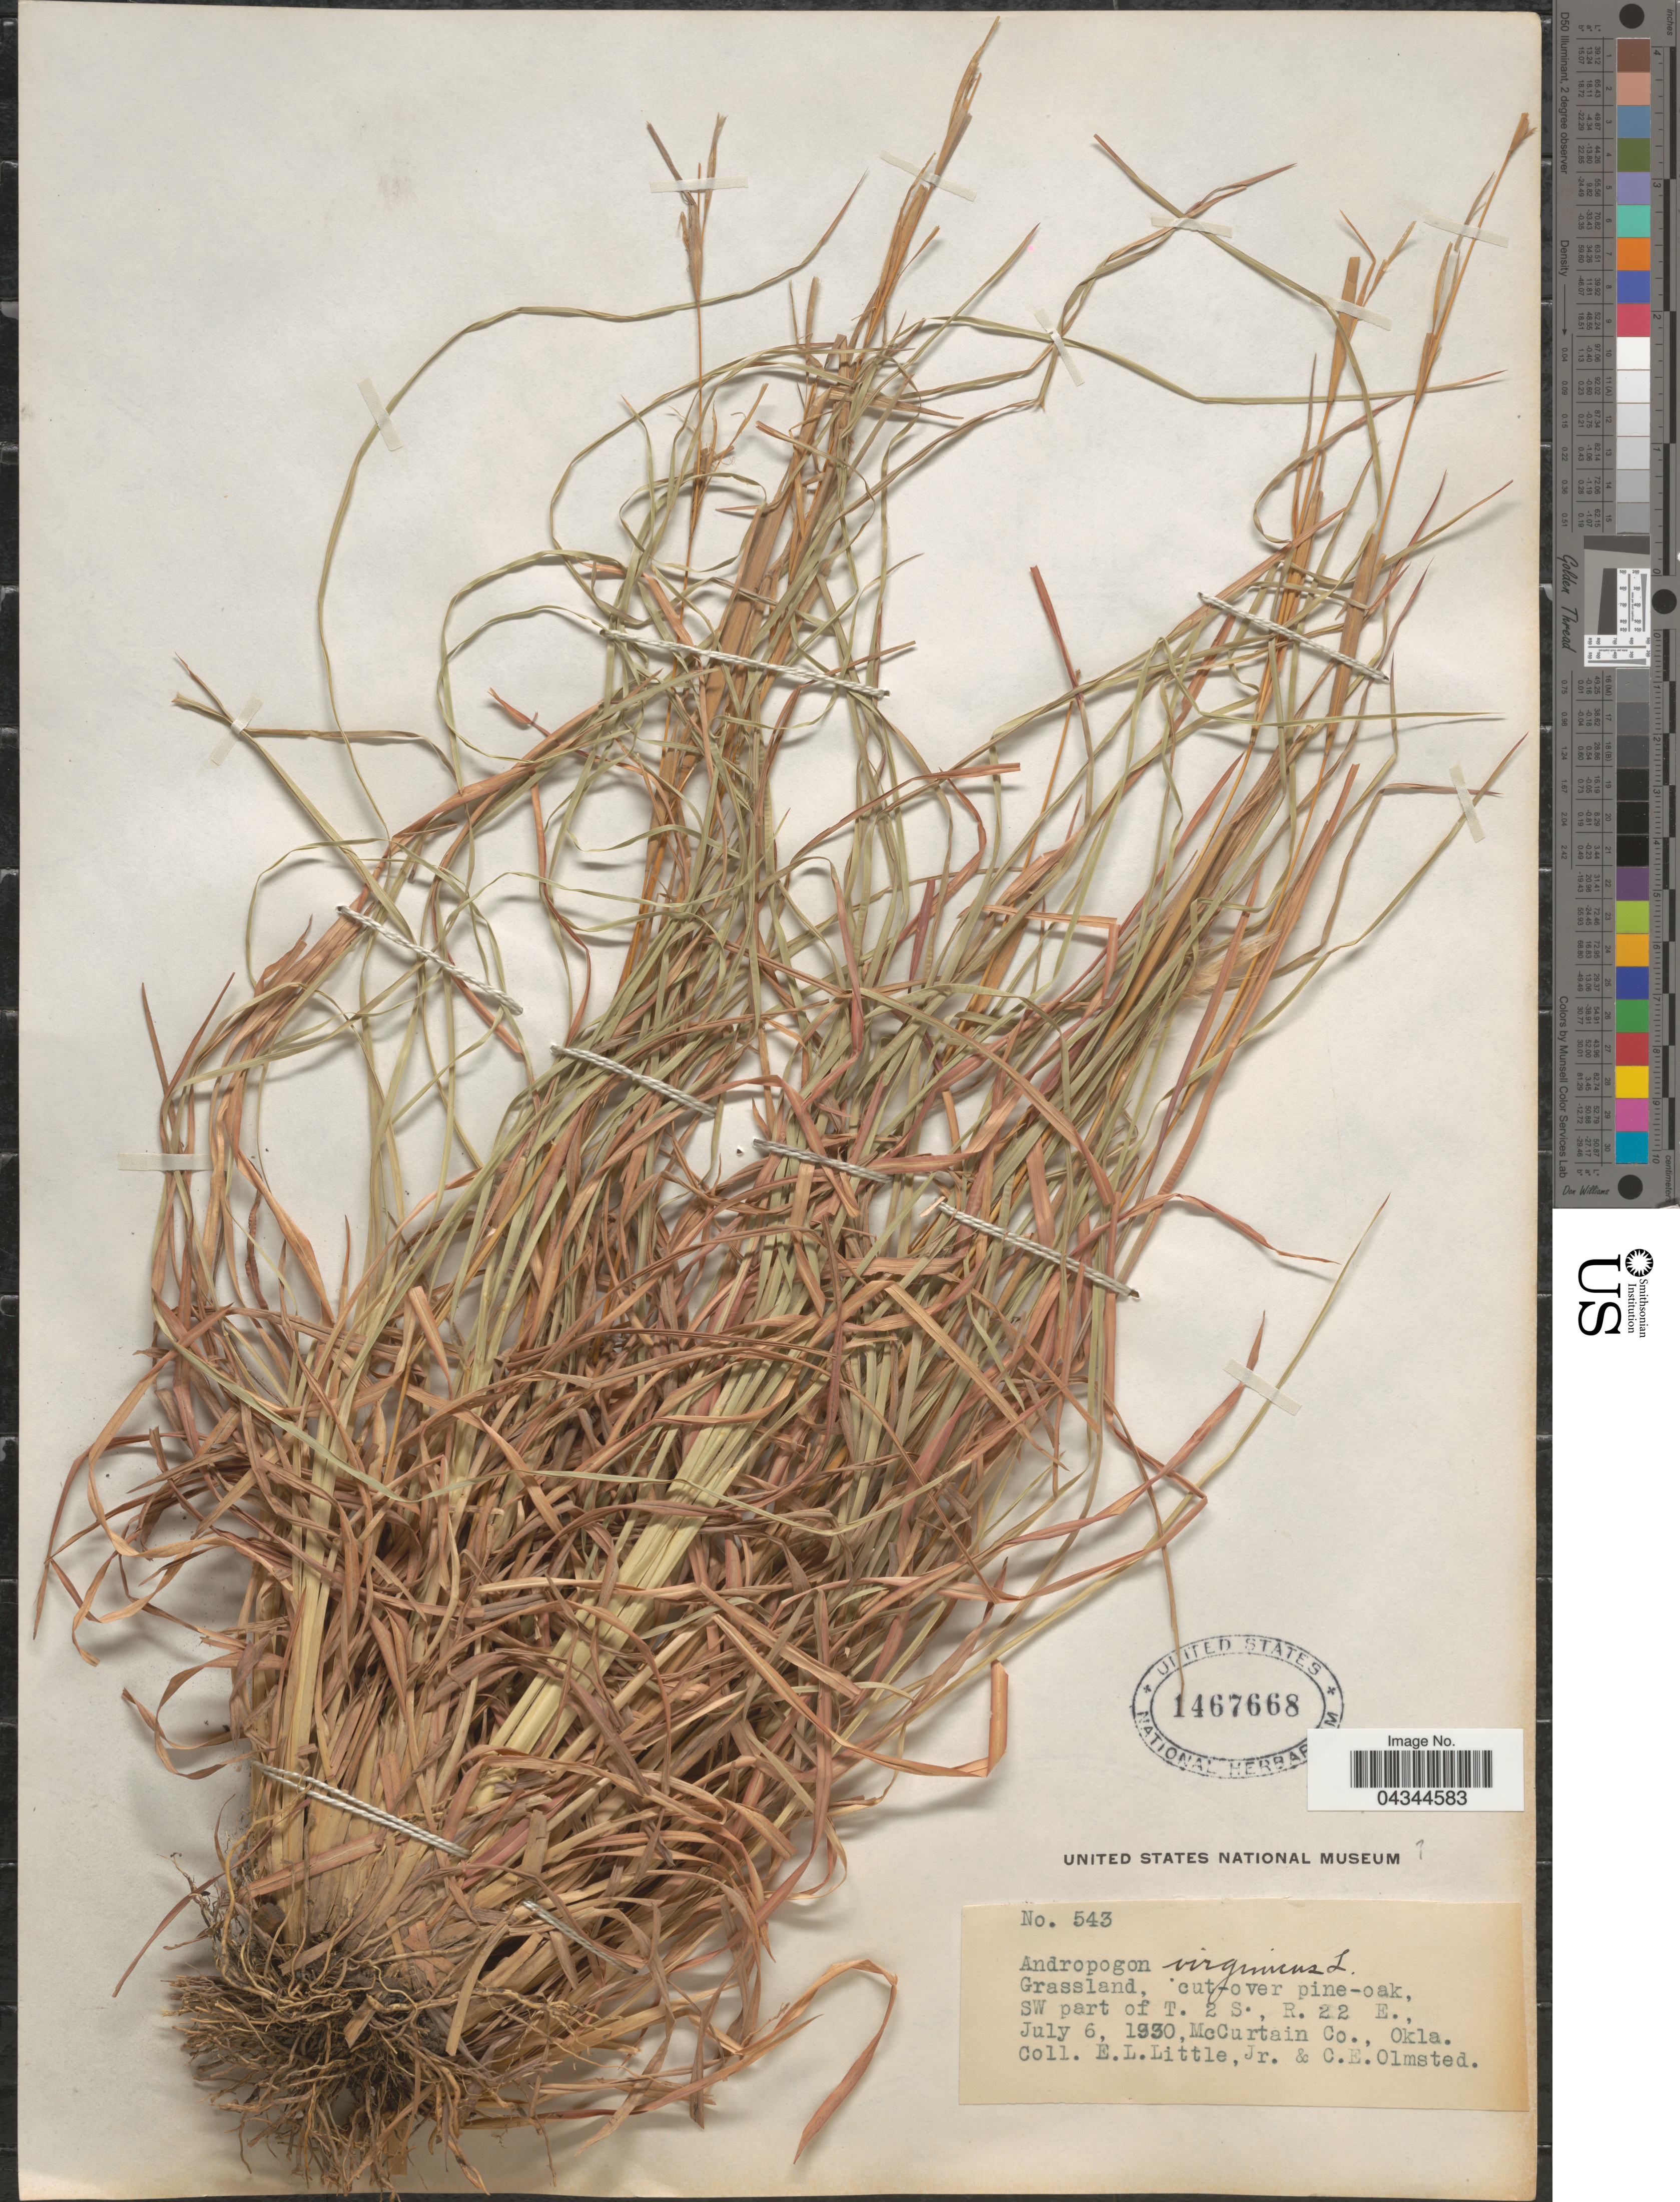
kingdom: Plantae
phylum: Tracheophyta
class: Liliopsida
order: Poales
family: Poaceae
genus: Andropogon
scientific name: Andropogon virginicus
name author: L.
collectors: E. L. Little & C. Olmstead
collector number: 543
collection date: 1930-07-06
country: United States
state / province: Oklahoma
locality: SW part of T. 2 S. , R. 22 E., McCurtain Co.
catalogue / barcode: US 1467668